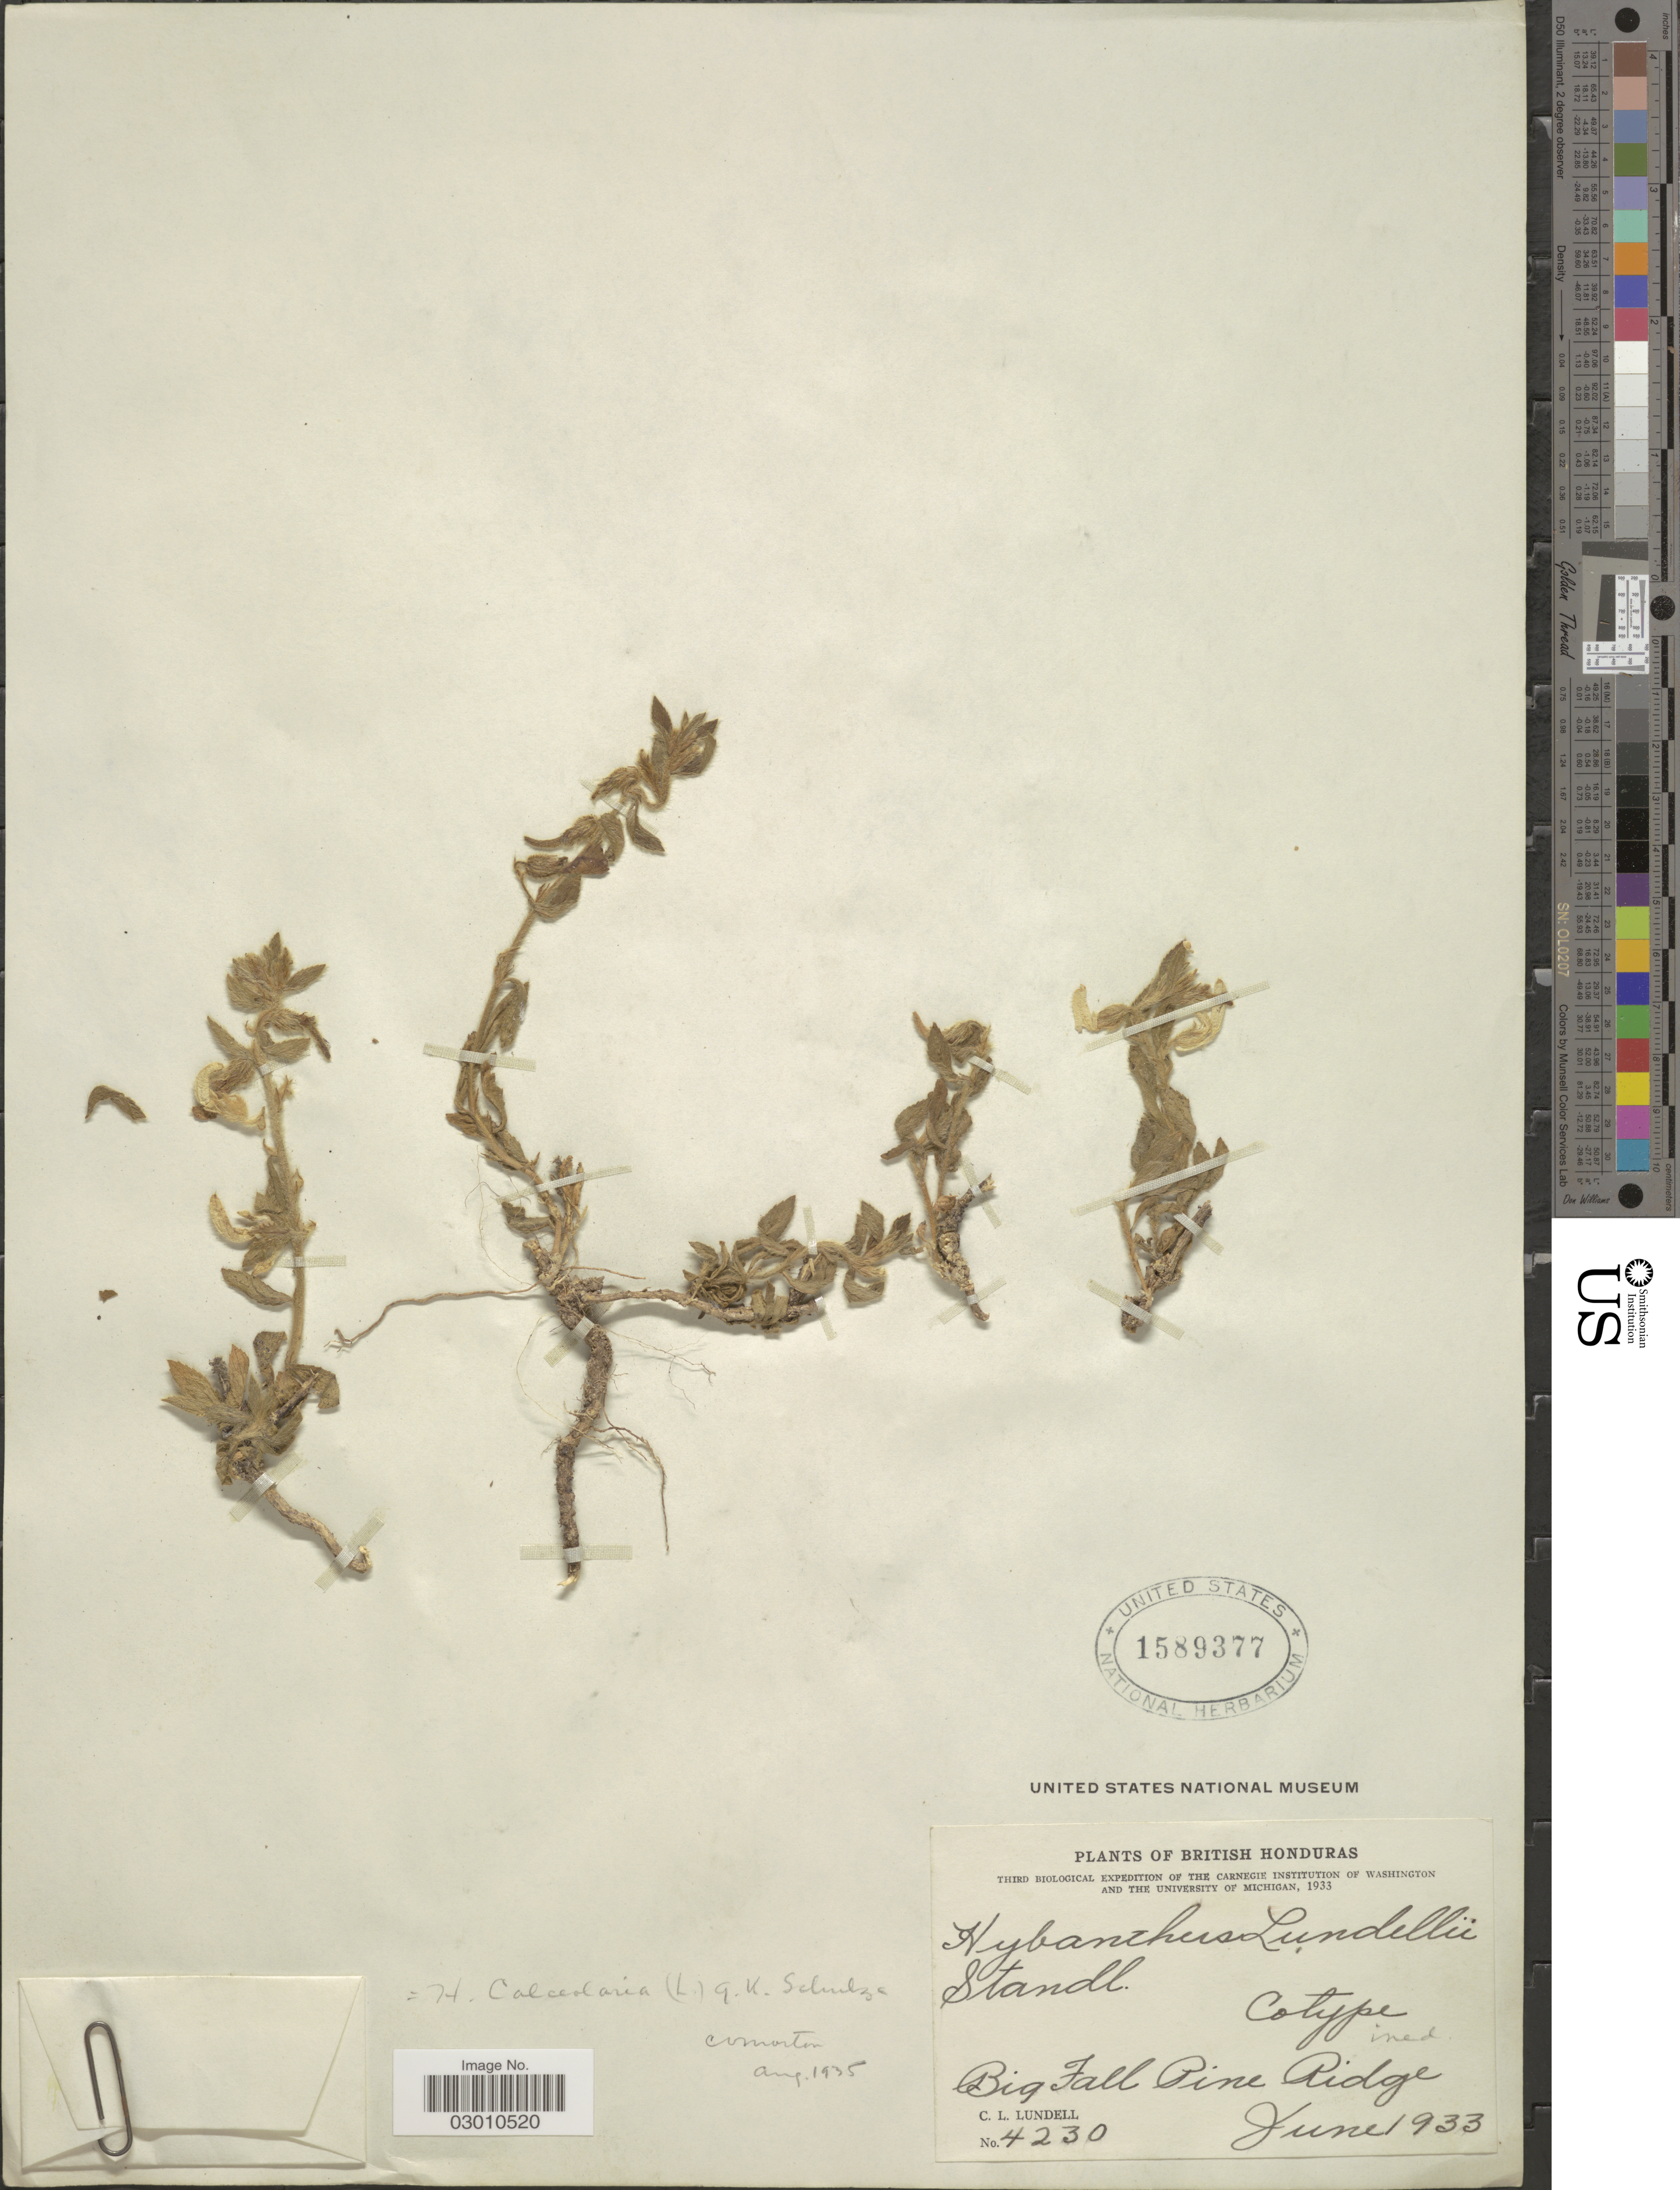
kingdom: Plantae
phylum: Tracheophyta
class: Magnoliopsida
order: Malpighiales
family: Violaceae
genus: Pombalia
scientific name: Pombalia calceolaria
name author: (L.) Paula-Souza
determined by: Strong, Mark T., (BOT), Smithsonian Institution - National Museum of Natural History (UNITED STATES)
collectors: C. L. Lundell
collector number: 4230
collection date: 1933-06-01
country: Belize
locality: British Honduras. Big Fall Pine Ridge.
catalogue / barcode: US 1589377